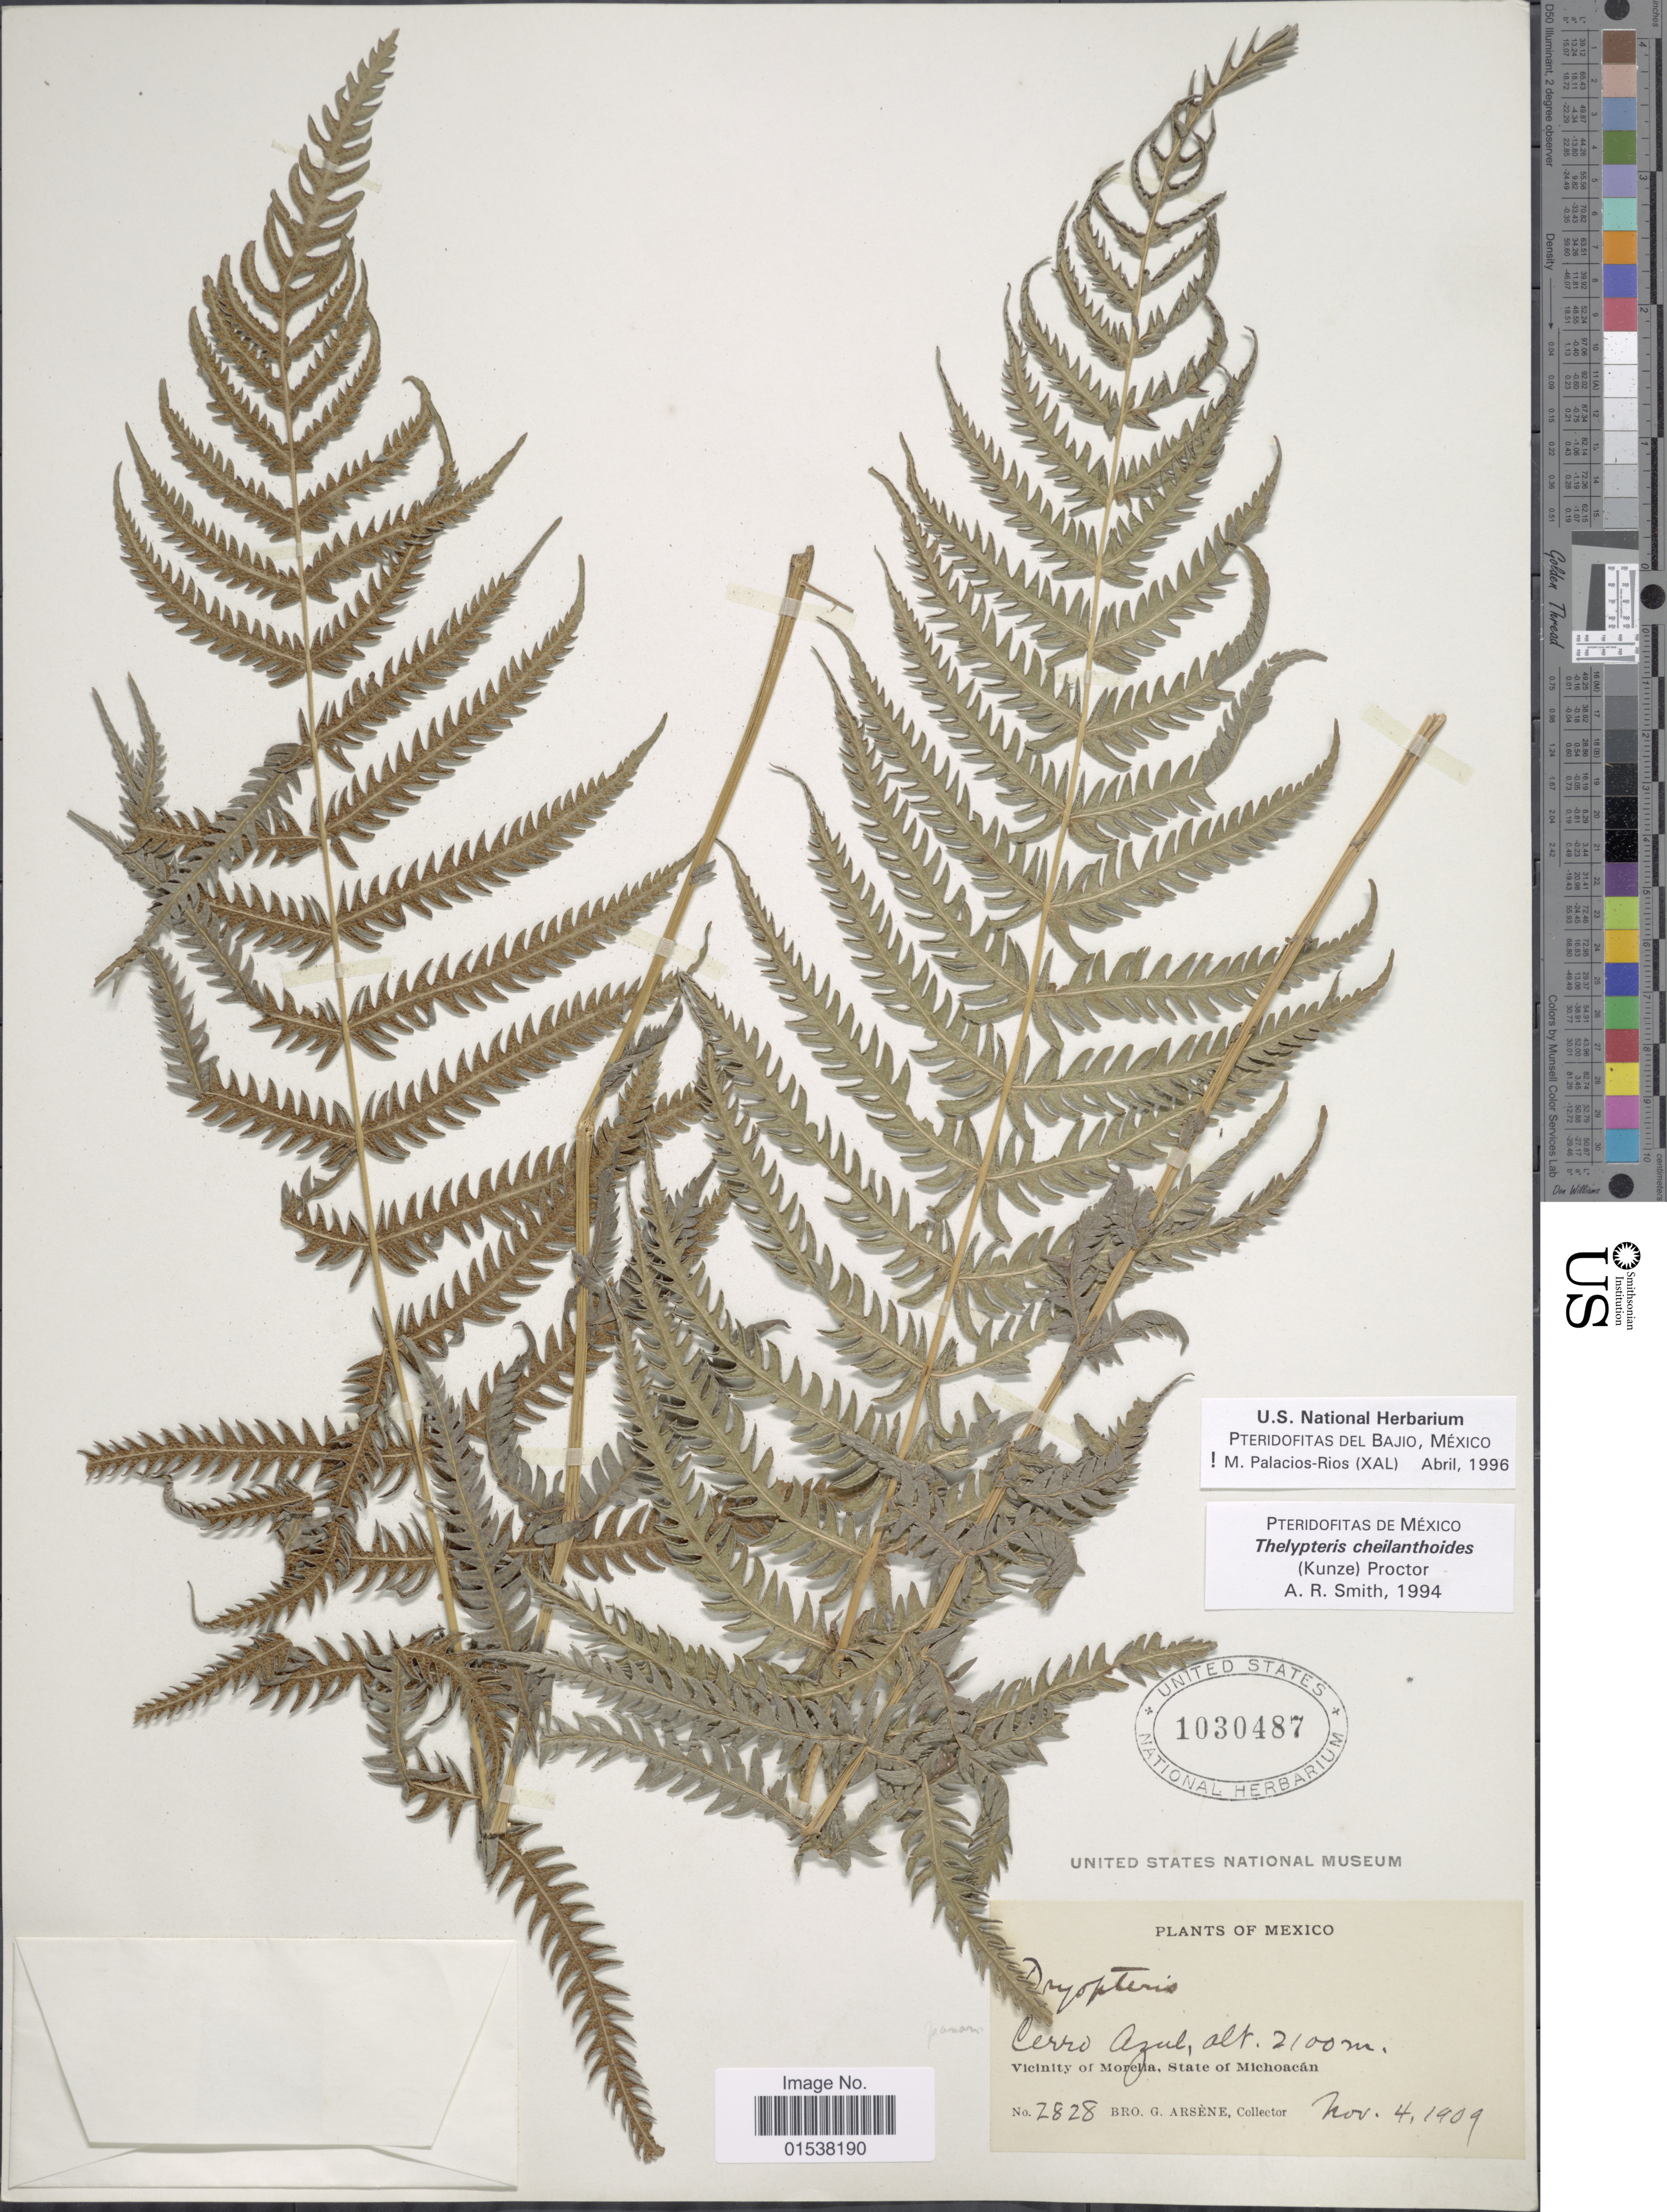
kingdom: Plantae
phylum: Tracheophyta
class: Polypodiopsida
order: Polypodiales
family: Thelypteridaceae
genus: Amauropelta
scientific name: Amauropelta cheilanthoides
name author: (Kunze) Á. Löve & D. Löve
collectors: Bro. G. Arsène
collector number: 2828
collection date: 1909-11-04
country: Mexico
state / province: Michoacán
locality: Cerro Azul, Vicinity of Morelia, State of Michoacan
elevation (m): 2100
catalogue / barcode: US 1030487